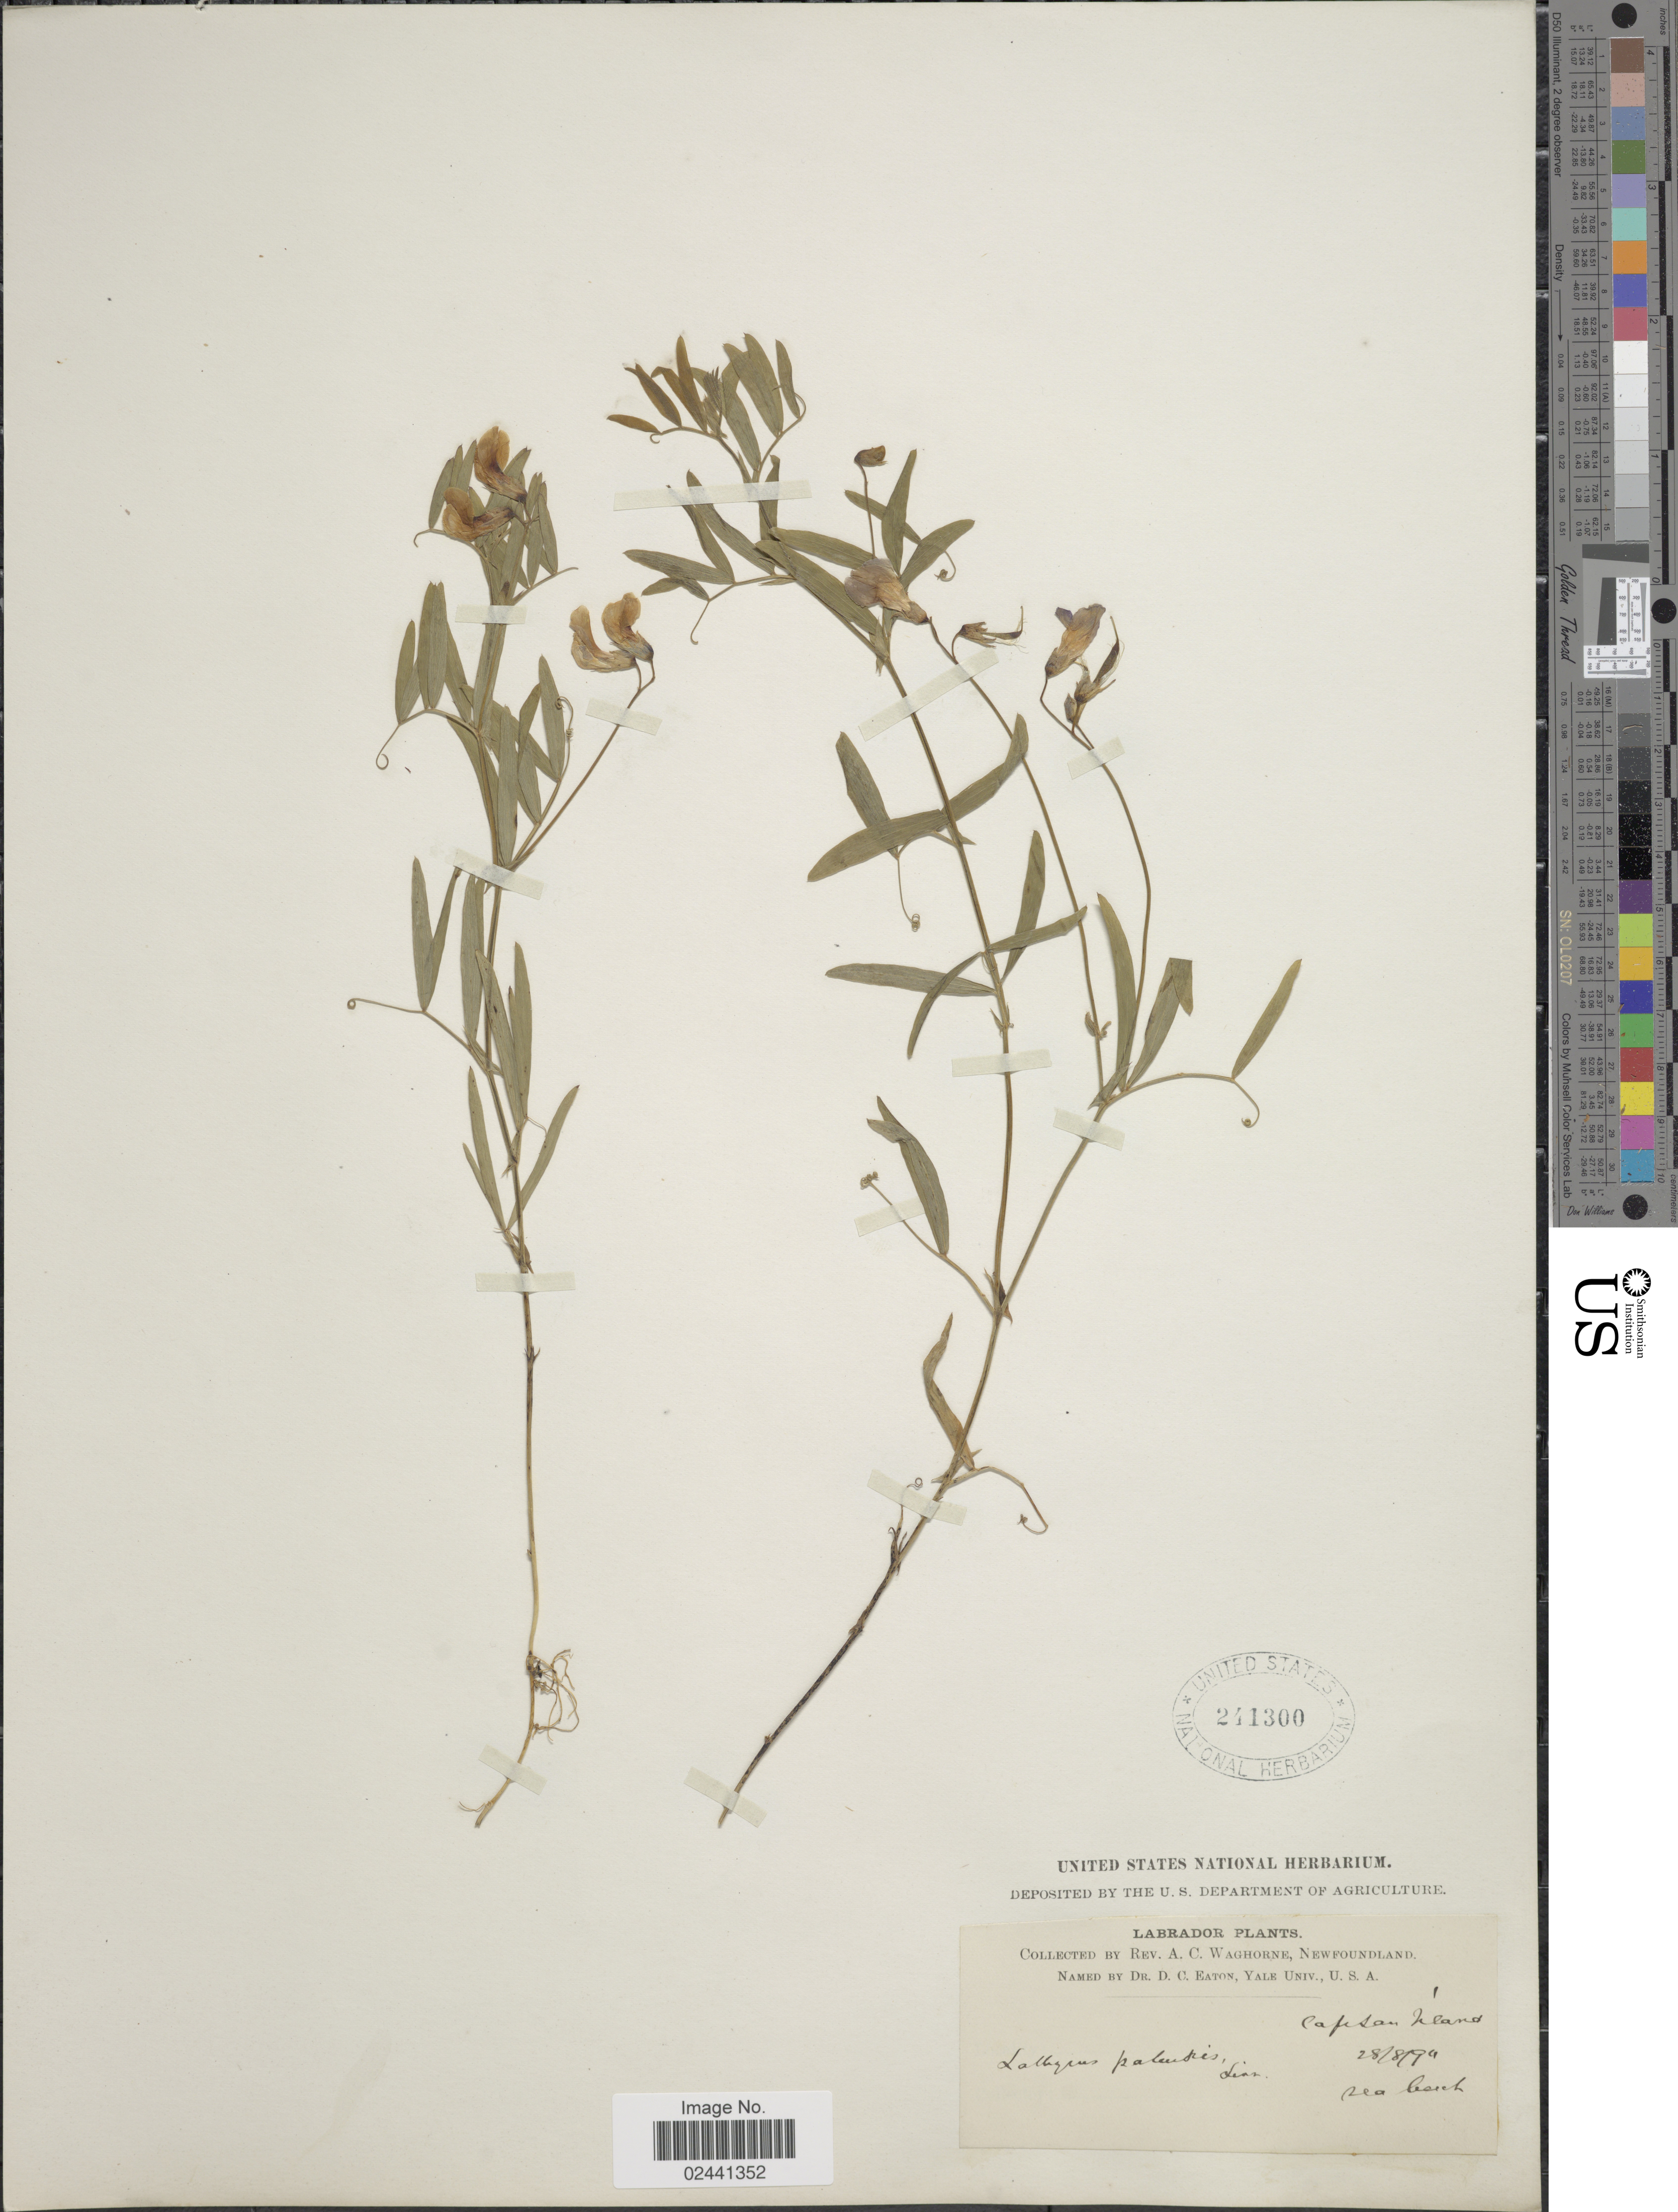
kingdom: Plantae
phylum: Tracheophyta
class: Magnoliopsida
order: Fabales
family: Fabaceae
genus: Lathyrus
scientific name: Lathyrus palustris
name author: L.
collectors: A. Waghorne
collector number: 1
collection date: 1894-08-28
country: Canada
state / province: Newfoundland and Labrador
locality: Labrador, Capstan Island.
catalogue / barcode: US 241300